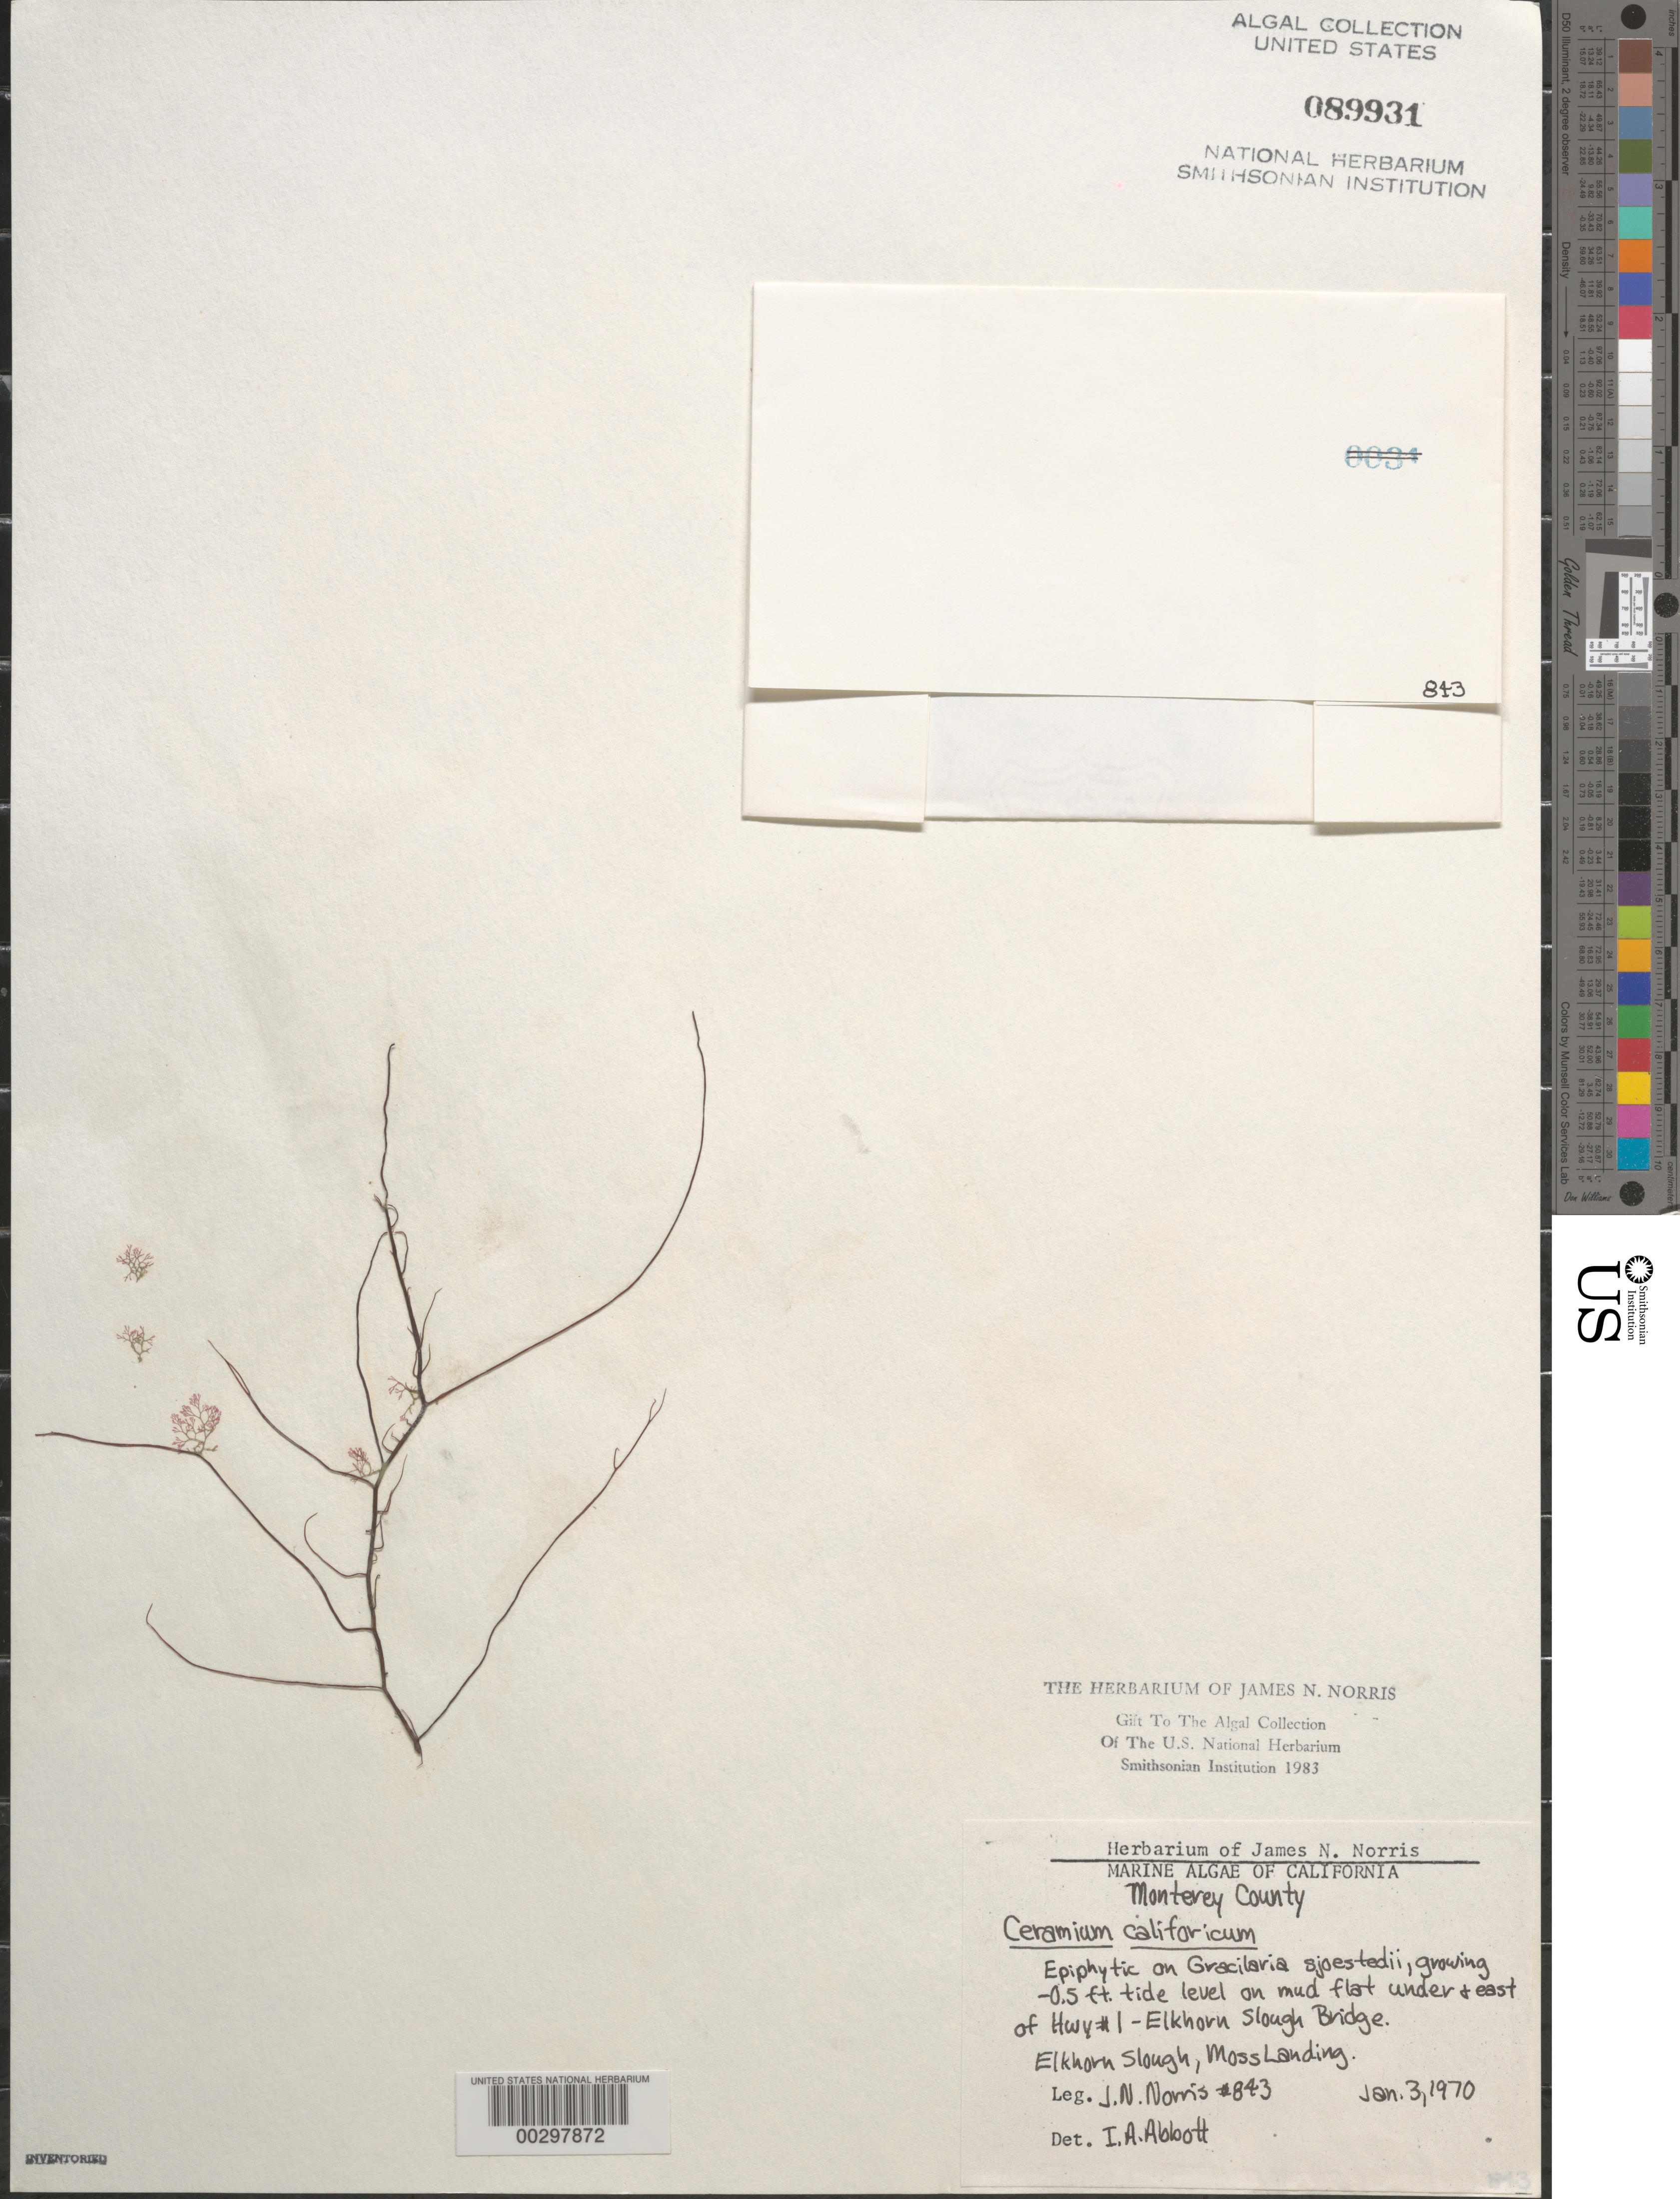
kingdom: Plantae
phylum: Rhodophyta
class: Florideophyceae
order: Ceramiales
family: Ceramiaceae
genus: Ceramium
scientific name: Ceramium californicum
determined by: Abbott, Isabella A.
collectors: J. N. Norris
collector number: JN-843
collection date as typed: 03 Jan 1970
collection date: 1970-01-03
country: United States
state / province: California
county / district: Monterey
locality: Elkhorn Slough Bridge, Elkhorn Slough, Moss Landing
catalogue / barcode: US 89931